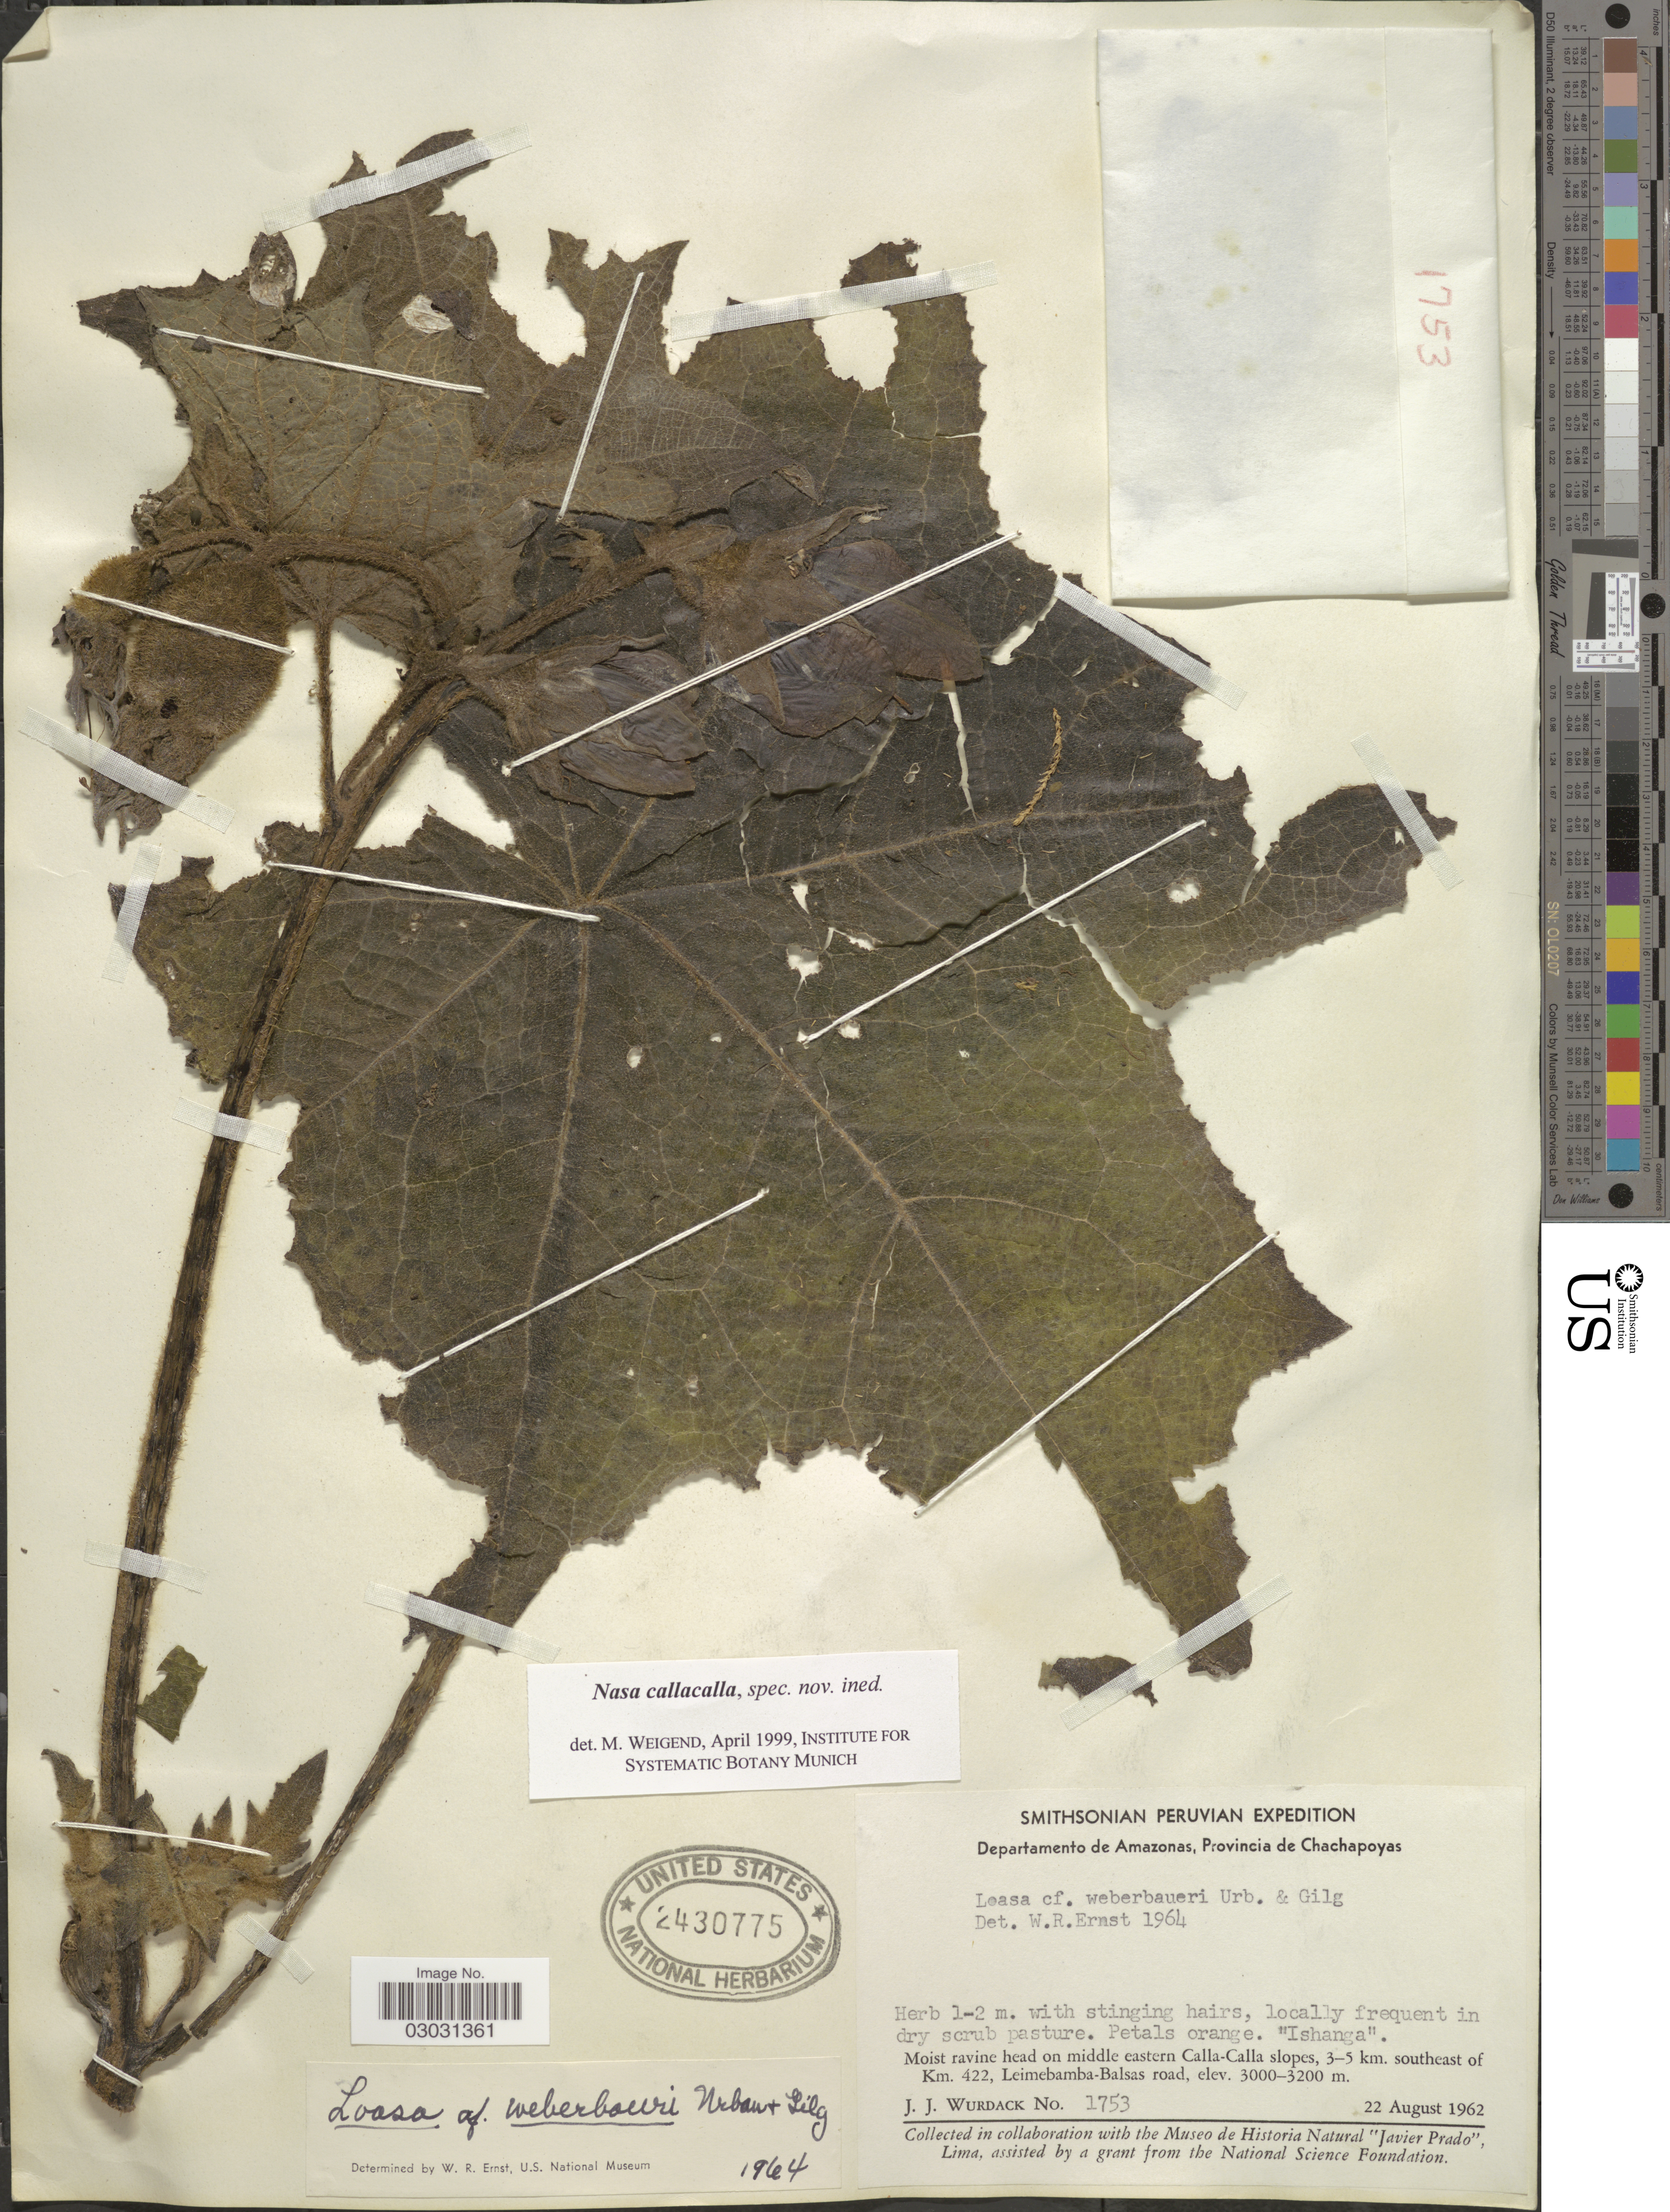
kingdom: Plantae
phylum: Tracheophyta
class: Magnoliopsida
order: Cornales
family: Loasaceae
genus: Nasa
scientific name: Nasa callacallensis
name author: Wiegand & E. Rodr.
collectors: J. J. Wurdack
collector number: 1753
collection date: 1962-08-22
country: Peru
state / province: Amazonas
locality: Departamento de Amazonas, Provincia de Chachapoyas. Middle eastern Calla-Calla slopes, 3-5 km. southeast of Km. 422, Leimebamba-Balsas road.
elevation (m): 3000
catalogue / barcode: US 2430775